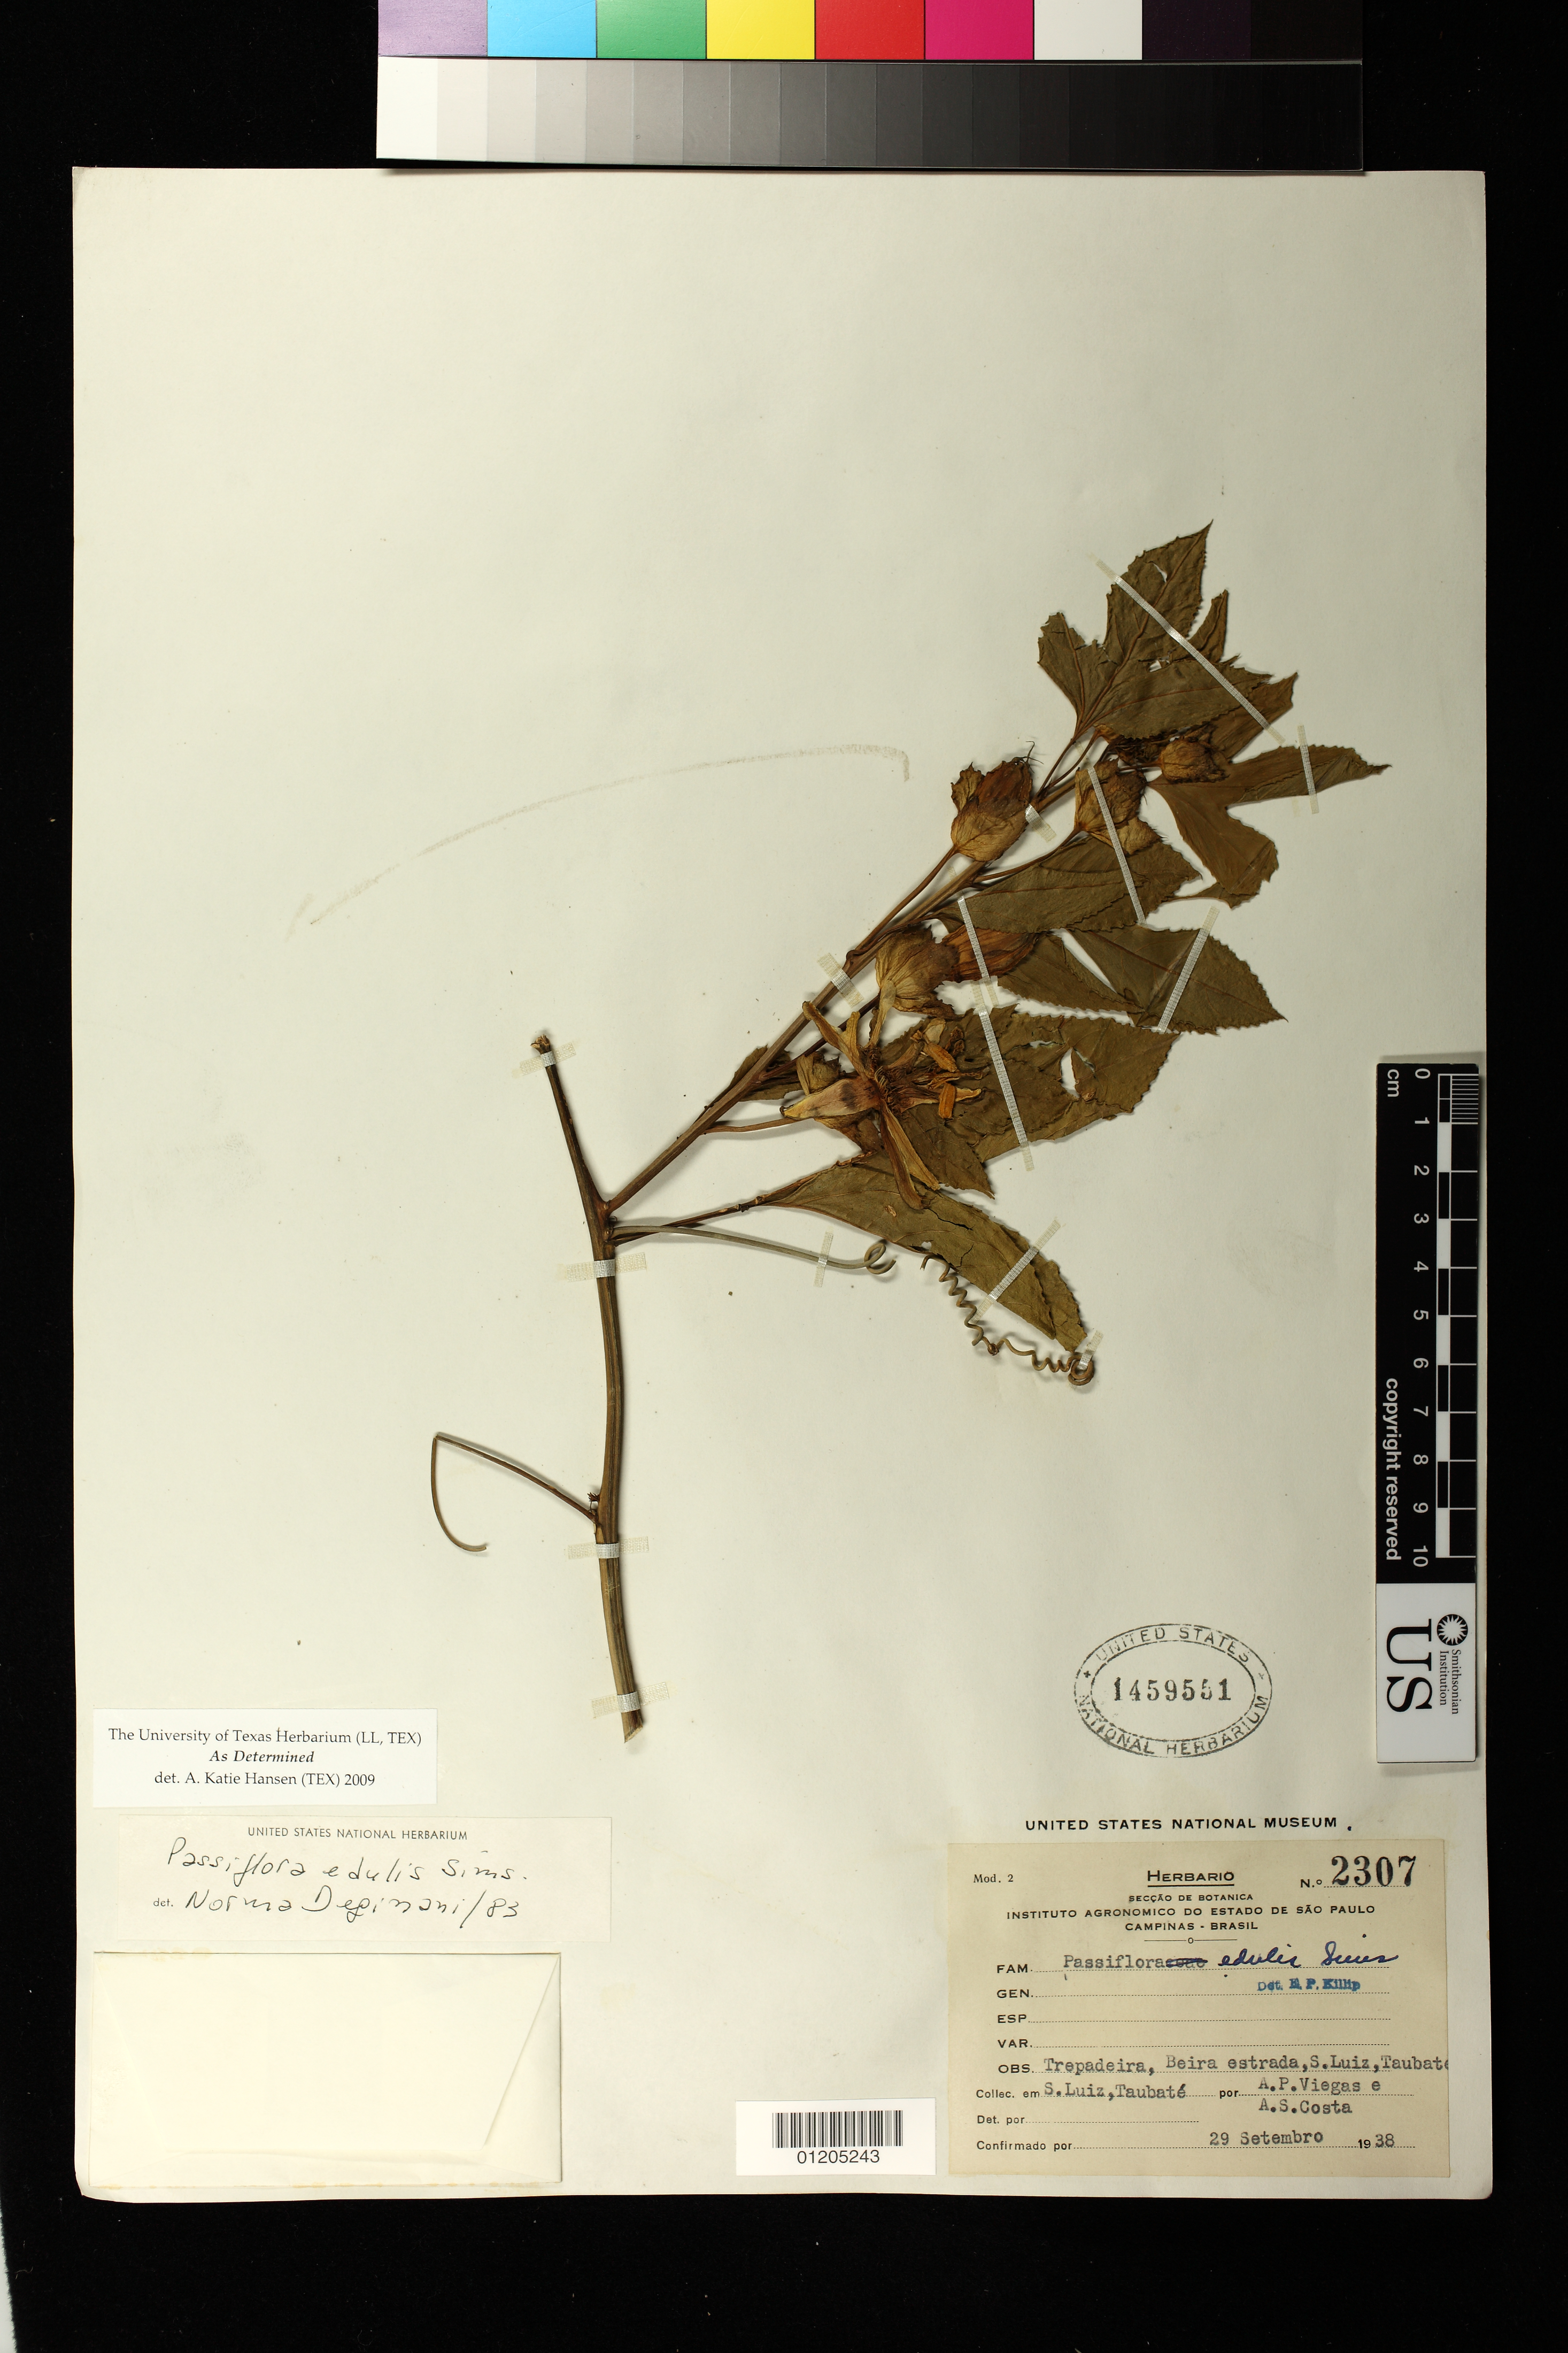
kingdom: Plantae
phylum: Tracheophyta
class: Magnoliopsida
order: Malpighiales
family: Passifloraceae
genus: Passiflora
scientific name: Passiflora edulis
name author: Sims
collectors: A. Viegas & A. S. Costa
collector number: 2307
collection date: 1938-09-29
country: Brazil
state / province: Sao Paulo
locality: Trepadeira, Beira Estrada, S.Luiz, Taubate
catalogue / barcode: US 1459551